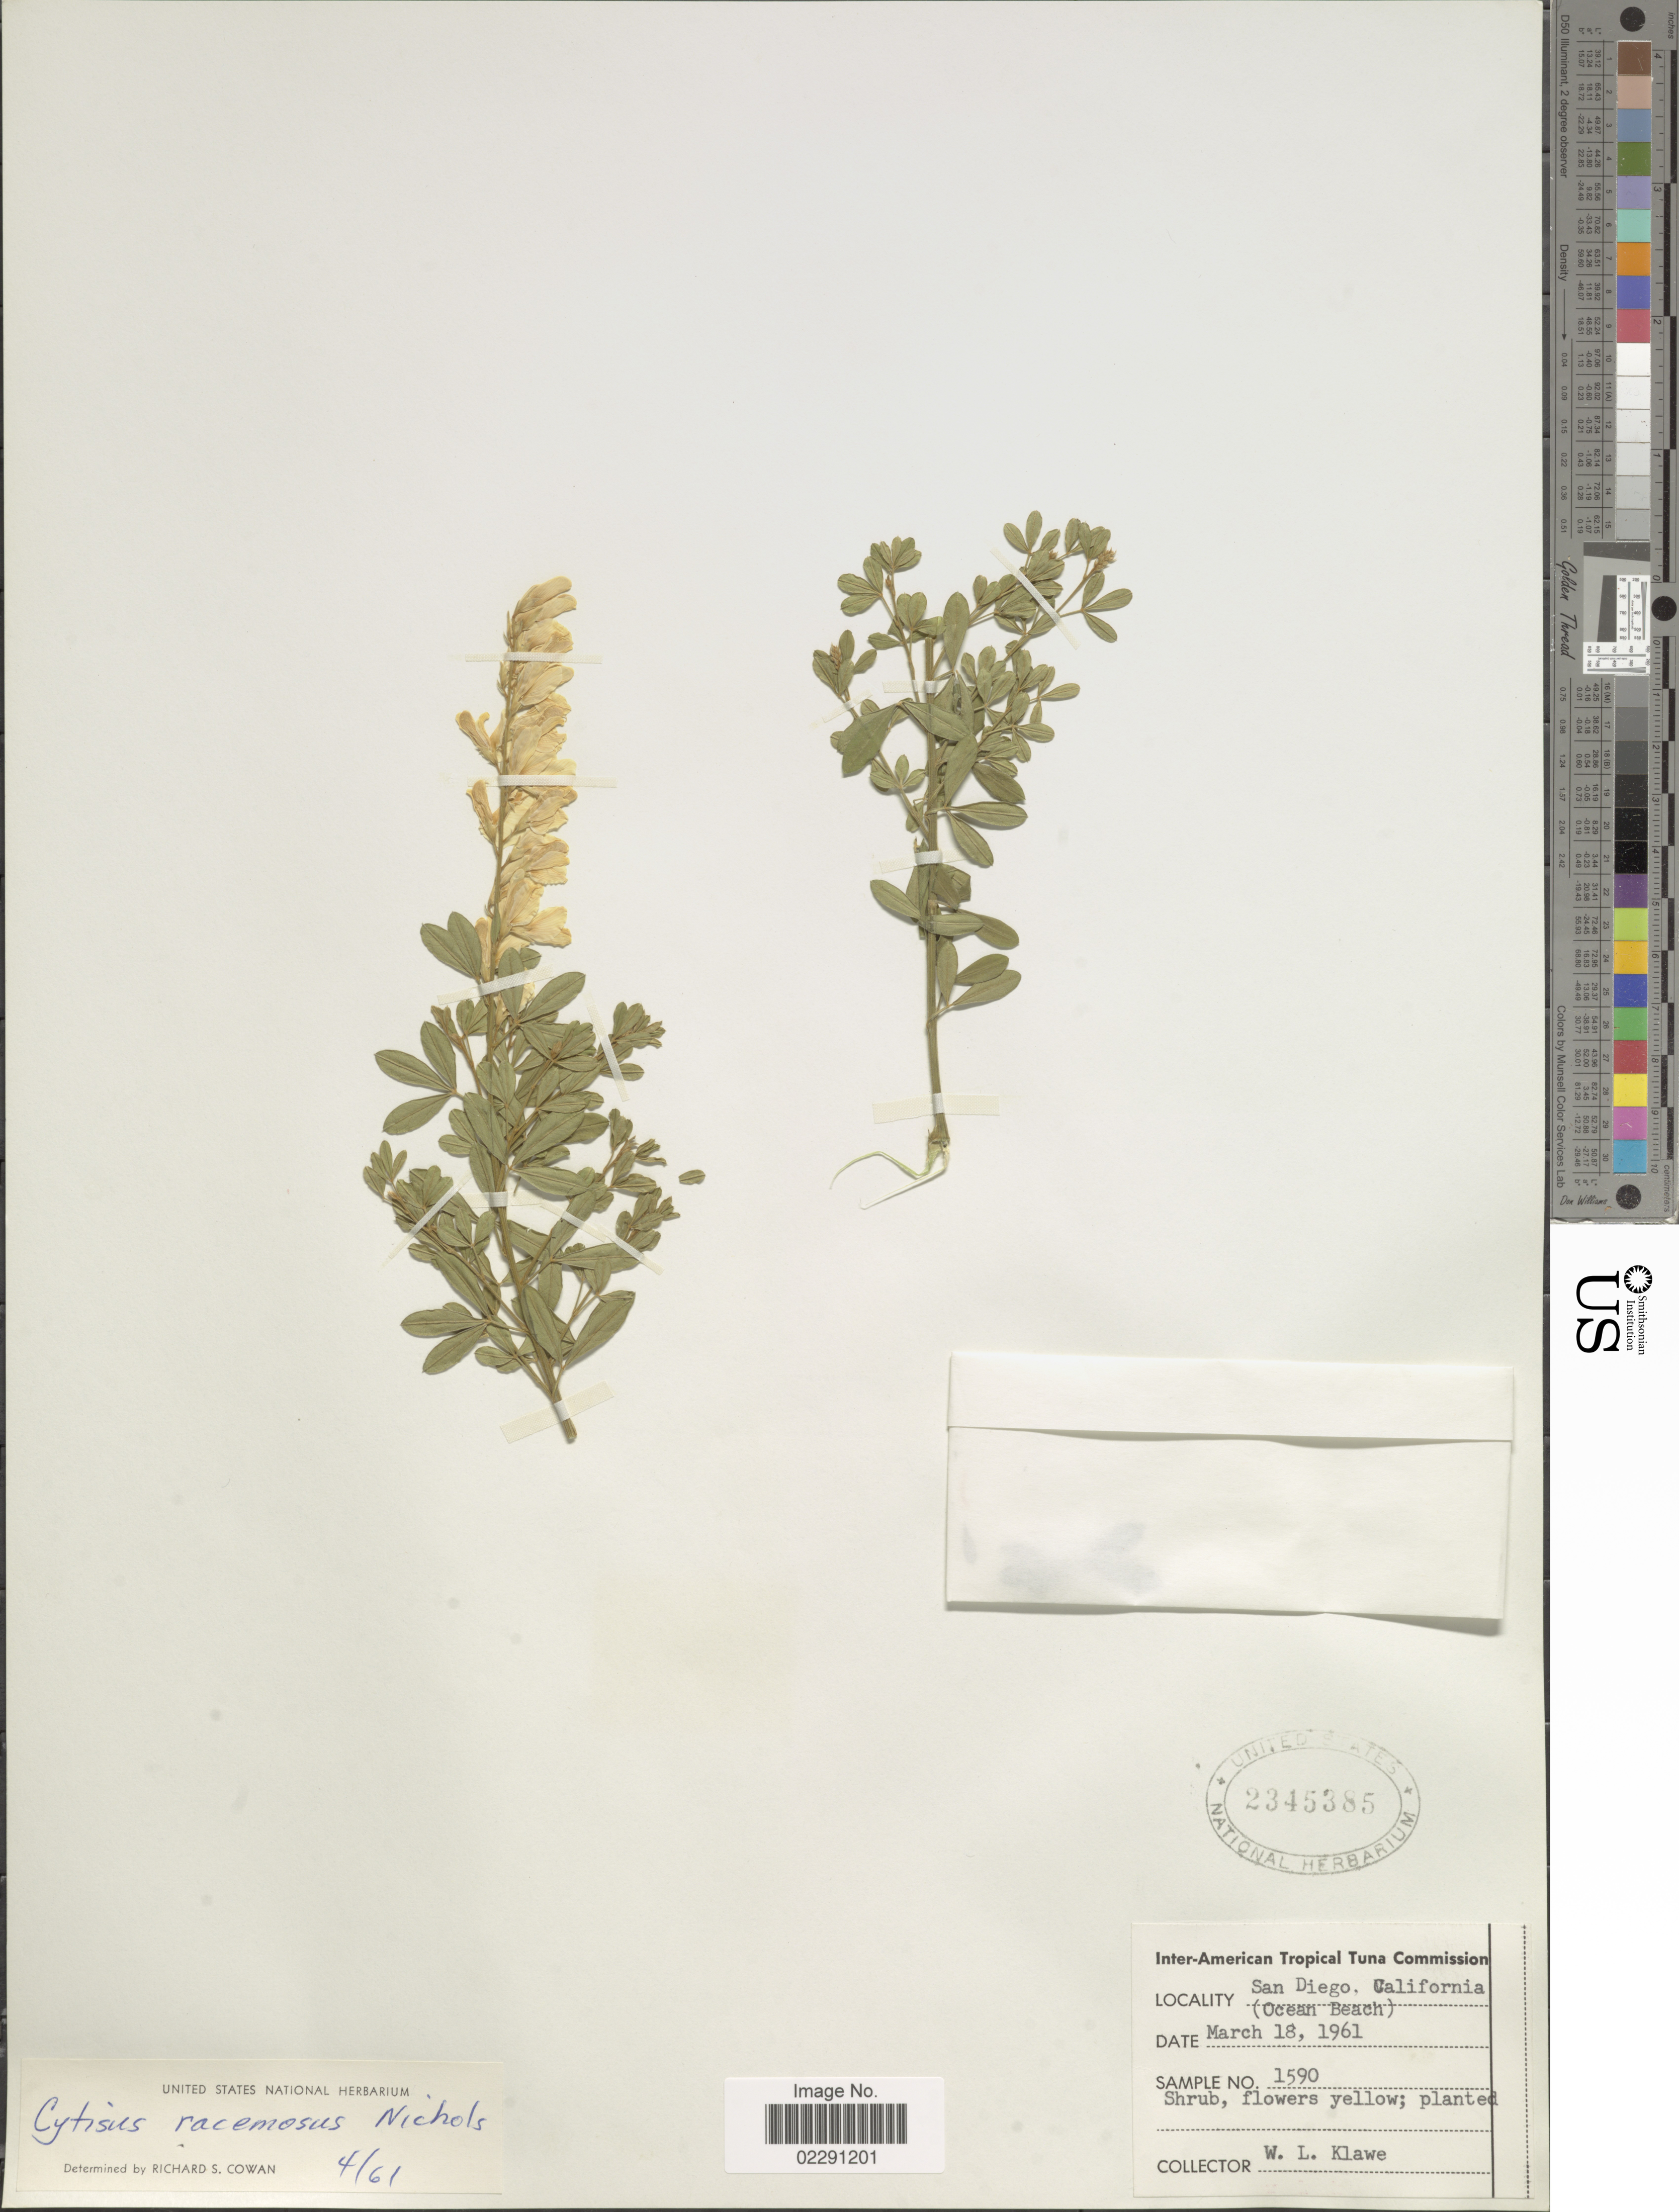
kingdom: Plantae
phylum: Tracheophyta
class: Magnoliopsida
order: Fabales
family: Fabaceae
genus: Cytisus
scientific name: Cytisus racemosus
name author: Hort.-Cf. Marnock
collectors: W. Klawe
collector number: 1590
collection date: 1961-03-18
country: United States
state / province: California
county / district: San Diego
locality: San Diego (Ocean Beach).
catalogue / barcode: US 2345385